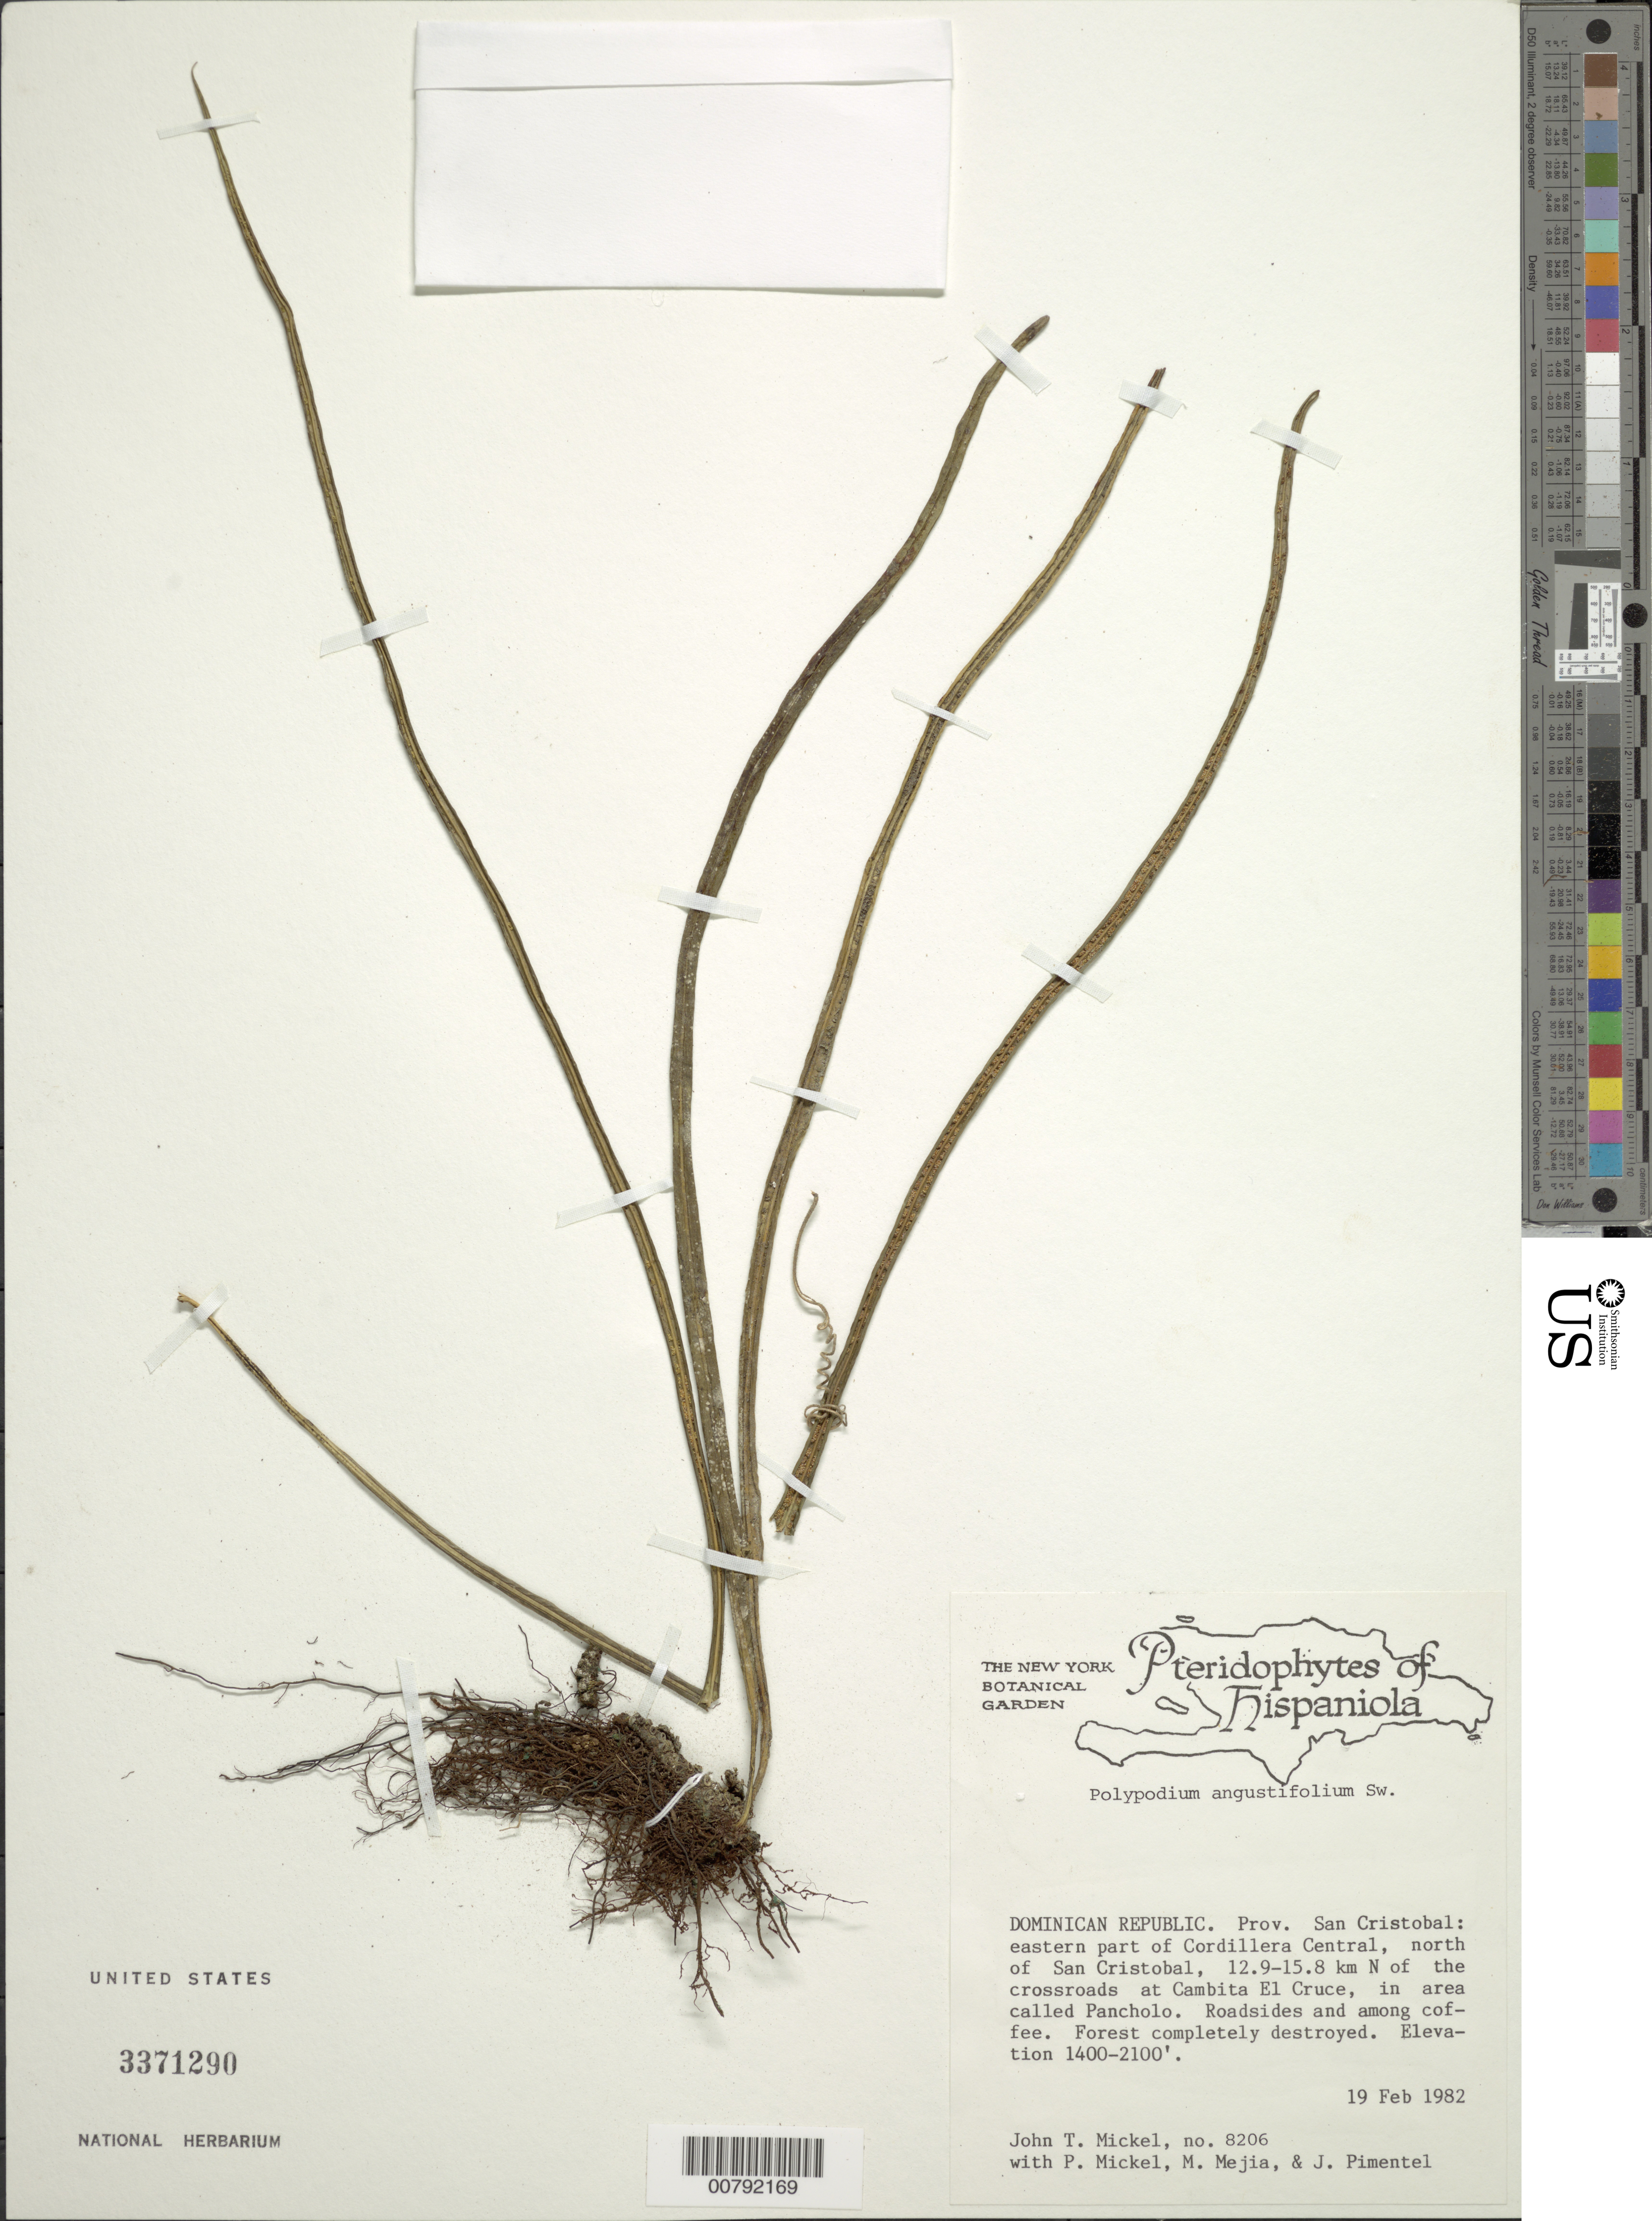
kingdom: Plantae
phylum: Tracheophyta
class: Polypodiopsida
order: Polypodiales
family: Polypodiaceae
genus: Campyloneurum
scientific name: Campyloneurum angustifolium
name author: (Sw.) Fée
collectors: J. T. Mickel, P. Mickel, M. Mejia & J. Pimentel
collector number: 8206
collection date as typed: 19 Feb 1982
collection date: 1982-02-19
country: Dominican Republic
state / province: San Cristobal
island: Hispaniola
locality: Cordillera Central, N of San Cristobal, 12.9-15.8 km N of crossroads at Cambita El Cruce, area called Pancholo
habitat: Roadsides and among coffee; forest completely destroyed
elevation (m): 427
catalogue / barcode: US 3371290